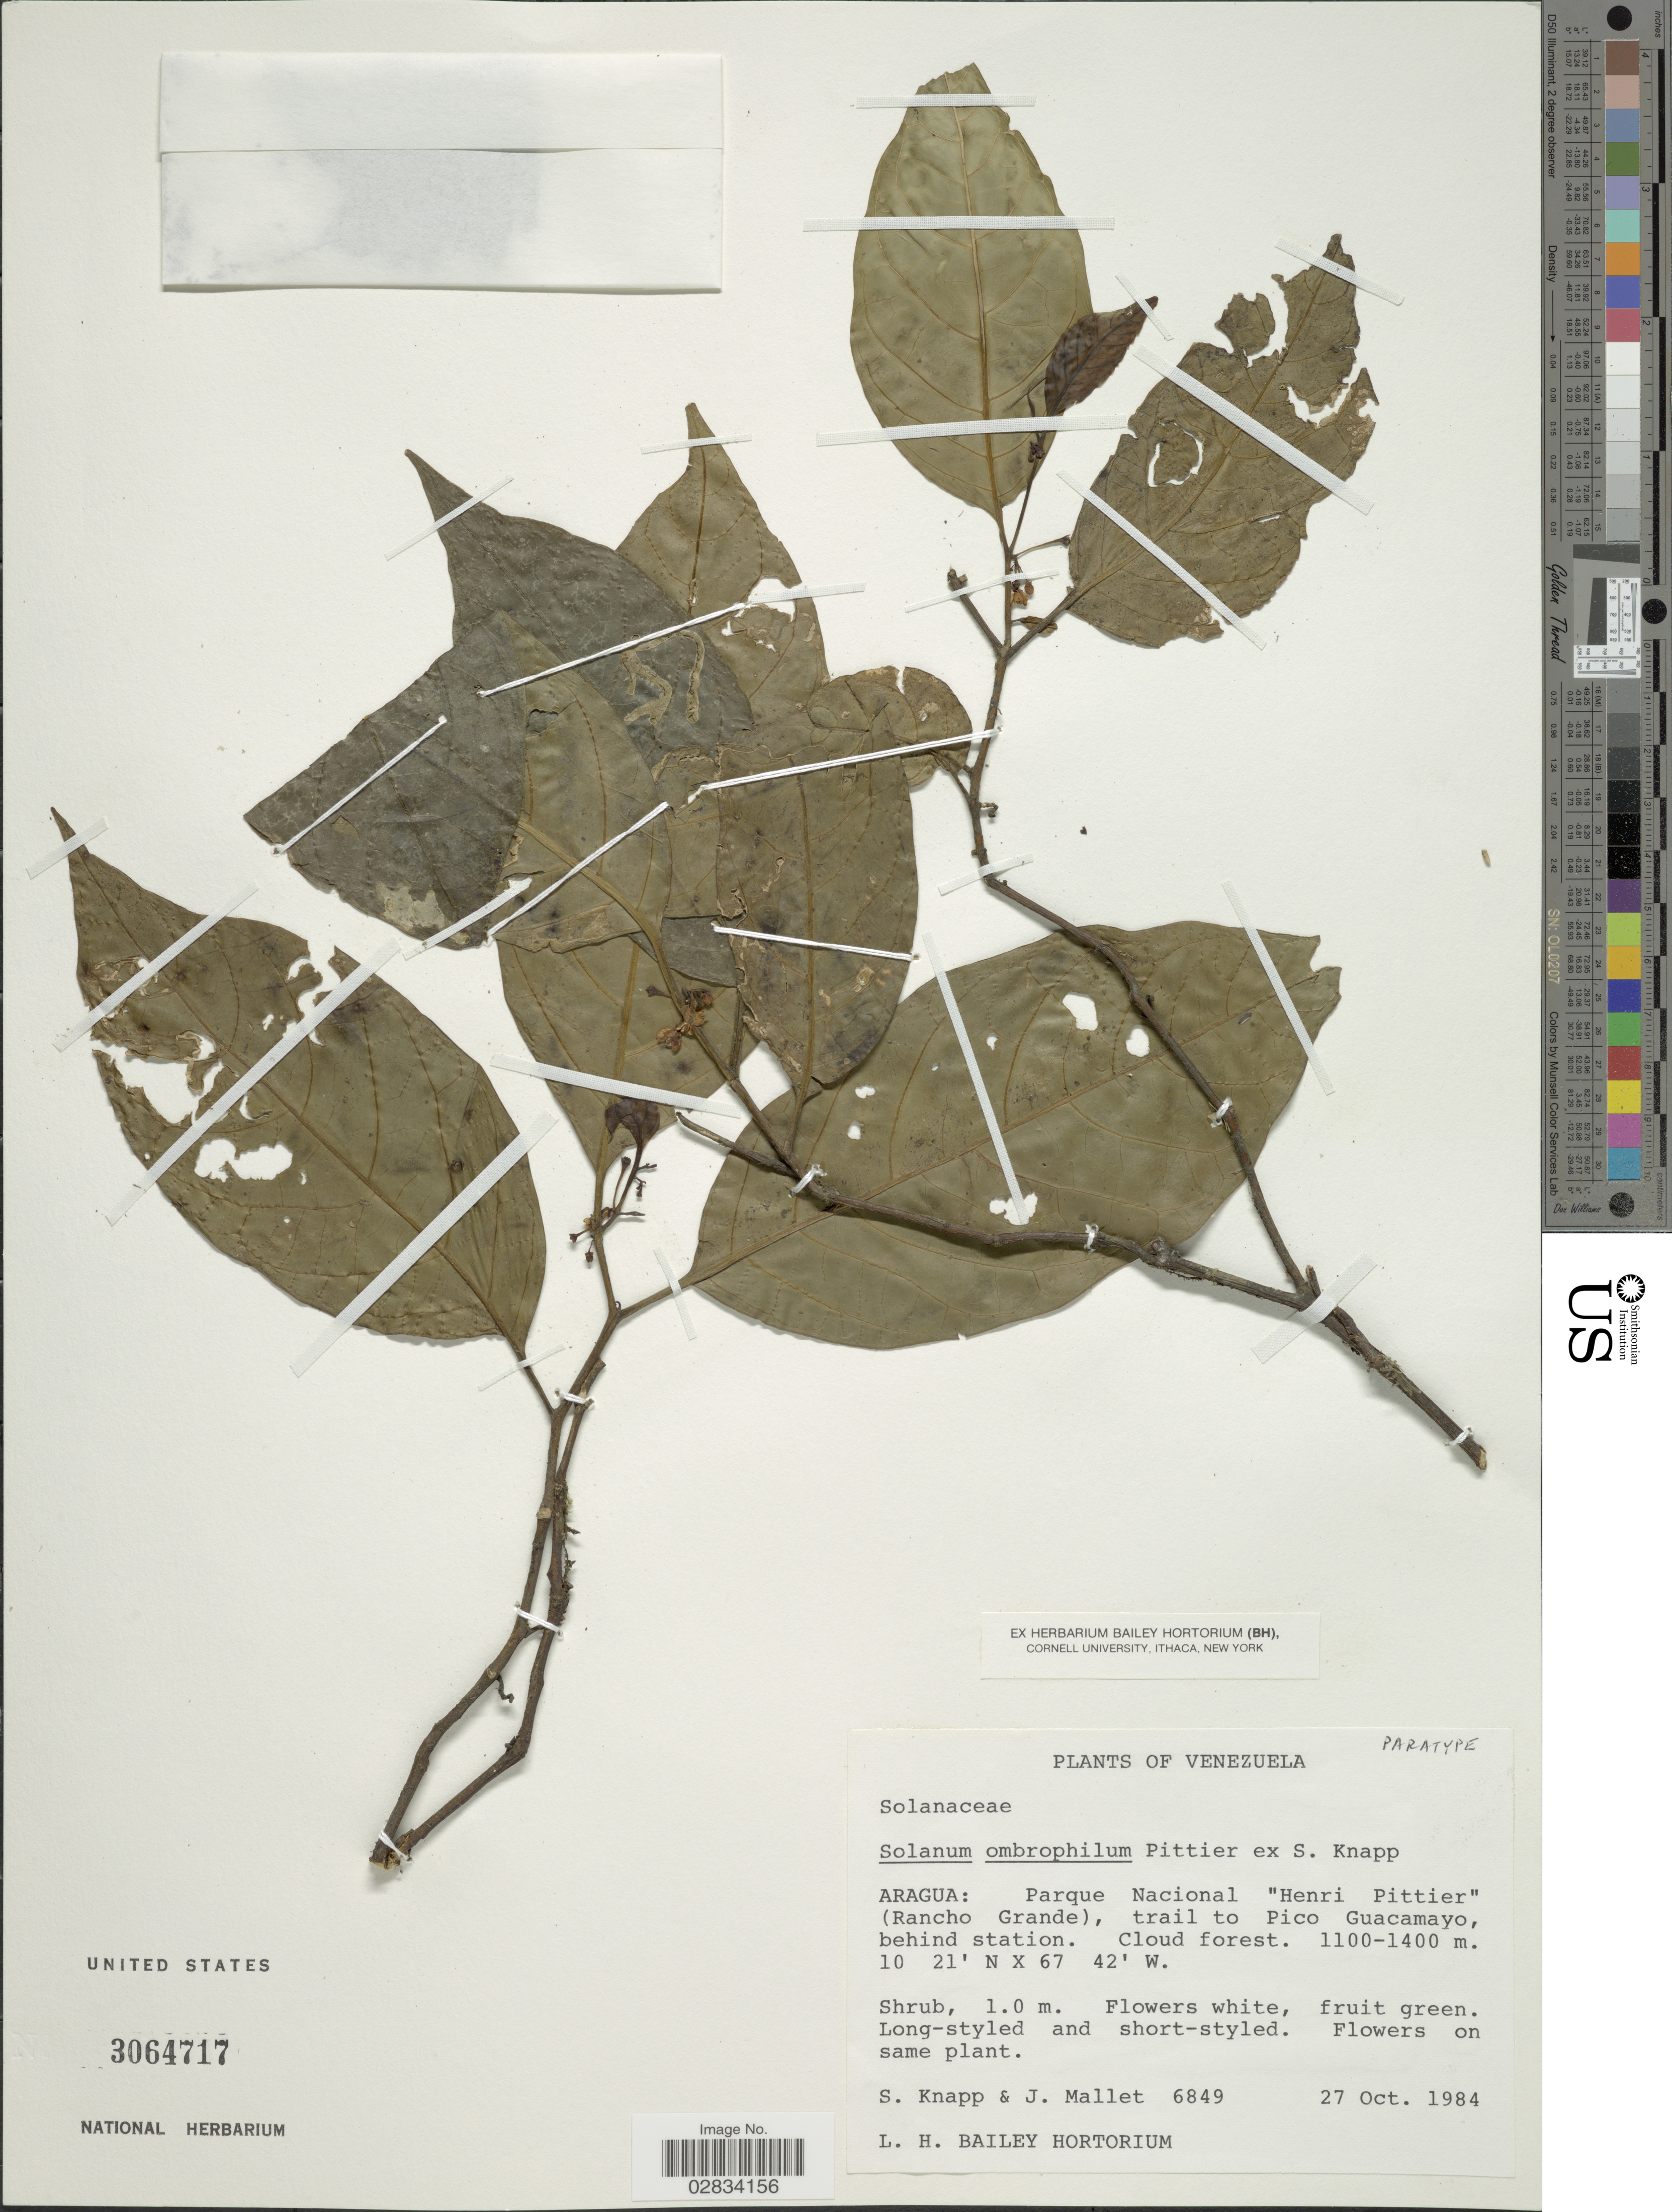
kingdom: Plantae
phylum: Tracheophyta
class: Magnoliopsida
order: Solanales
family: Solanaceae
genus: Solanum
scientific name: Solanum ombrophilum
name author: Pittier ex S. Knapp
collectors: S. Knapp & J. Mallet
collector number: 6849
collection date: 1984-10-27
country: Venezuela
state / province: Aragua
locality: Parque Nacional 'Henri Pittier' (Rancho Grande), trail to Pico Guacamayo, behind station.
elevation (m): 1100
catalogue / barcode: US 3064717